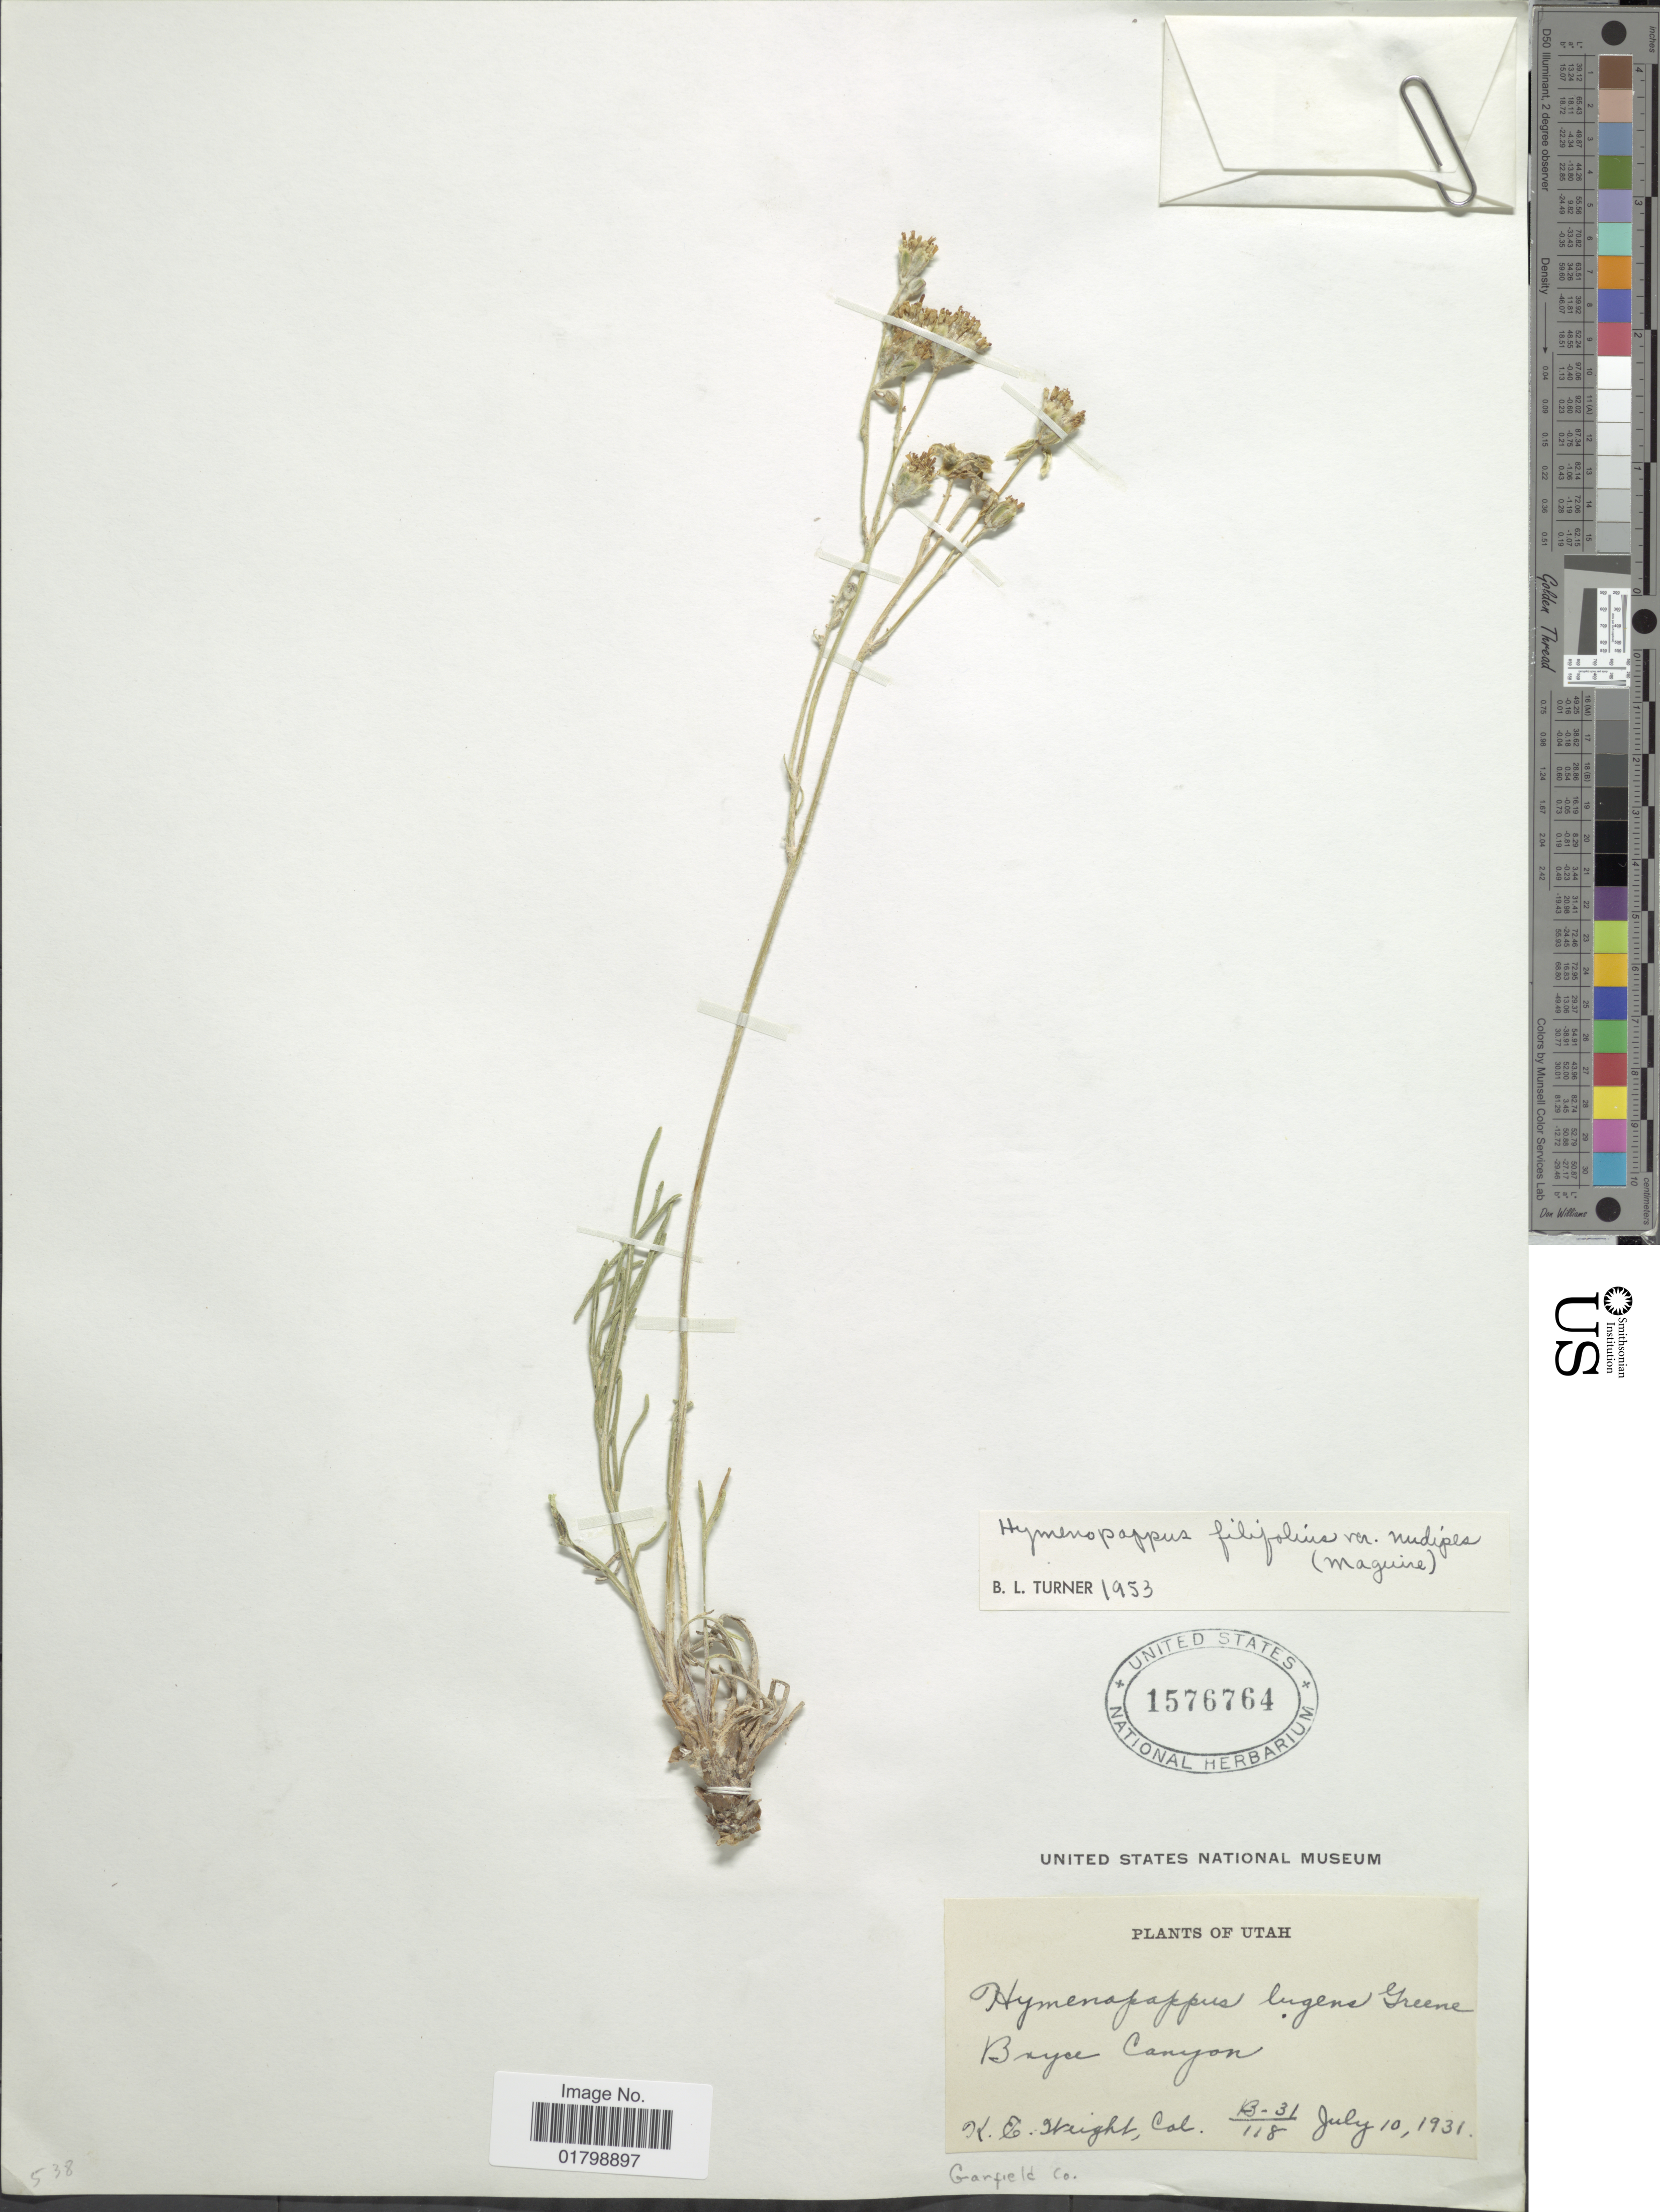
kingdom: Plantae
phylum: Tracheophyta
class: Magnoliopsida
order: Asterales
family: Asteraceae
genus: Hymenopappus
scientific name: Hymenopappus filifolius var. nudipes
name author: (Maguire) B.L. Turner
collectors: K. Wright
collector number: B31/118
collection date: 1931-07-10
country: United States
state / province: Utah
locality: Boyce Canyon, Garfield Co.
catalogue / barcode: US 1576764